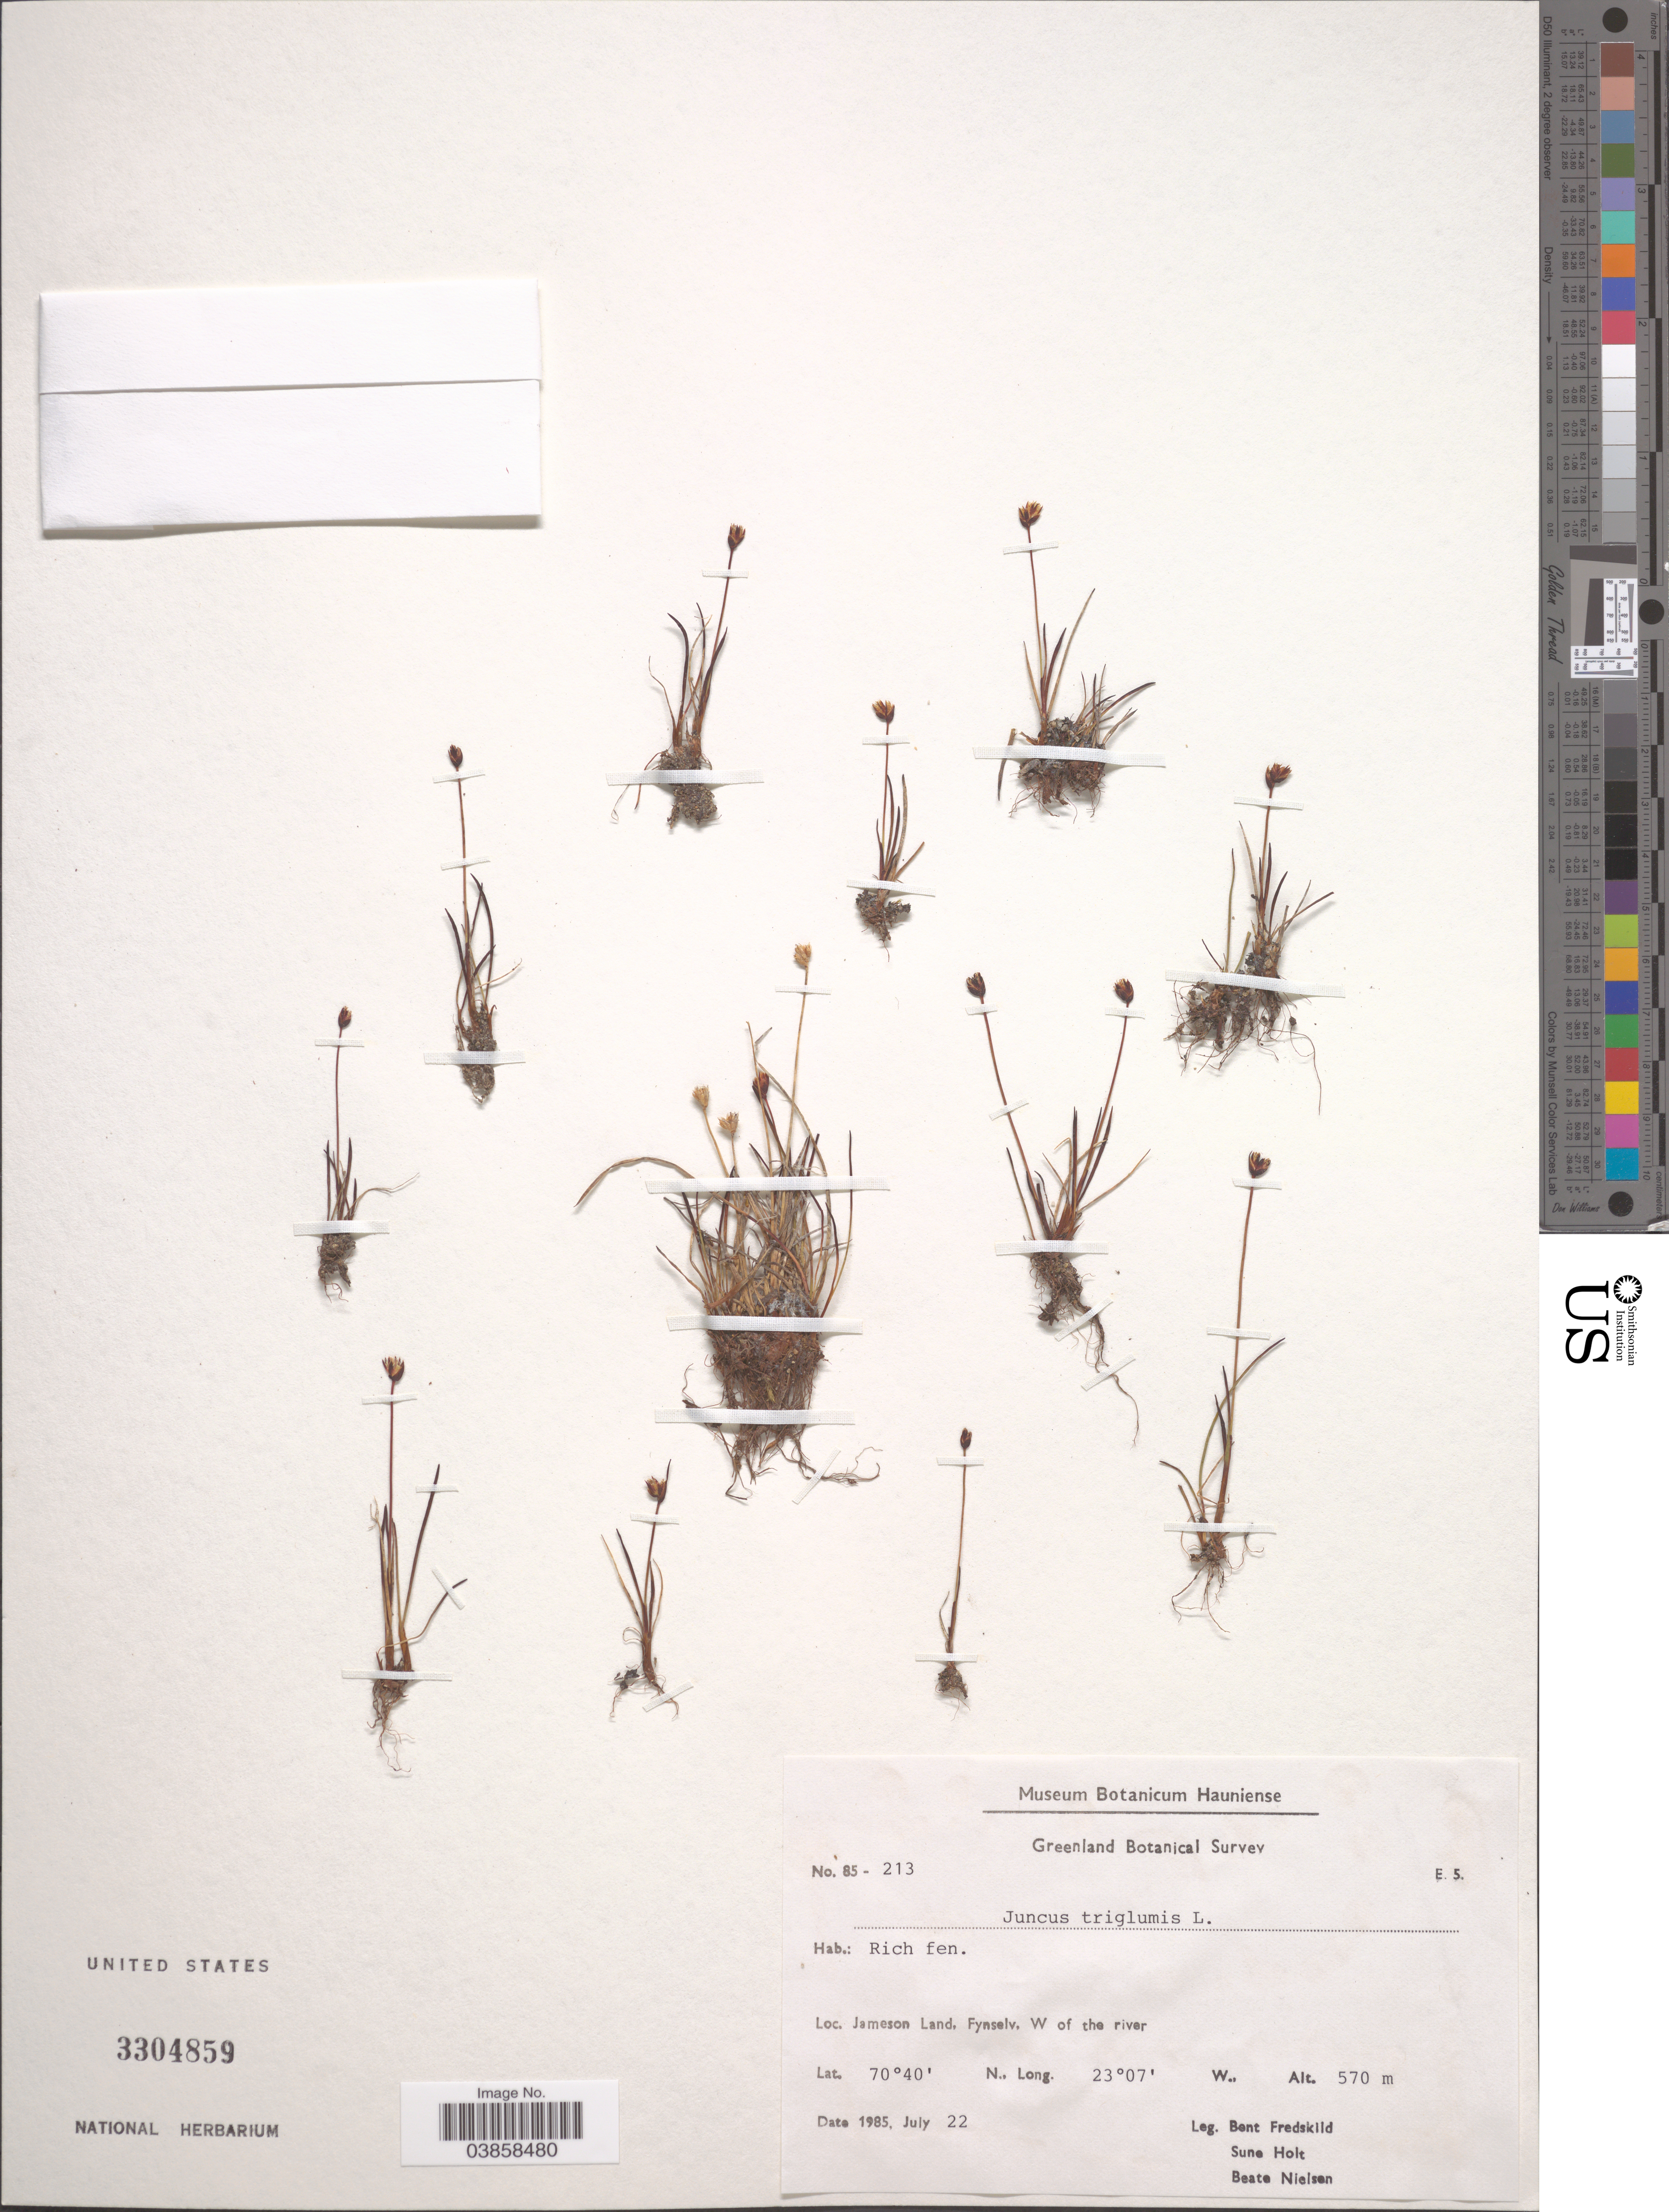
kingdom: Plantae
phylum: Tracheophyta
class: Liliopsida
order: Poales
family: Juncaceae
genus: Juncus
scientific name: Juncus triglumis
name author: L.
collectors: B. Fredskild, S. Holt & B. Nielsen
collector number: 85-213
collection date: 1985-07-22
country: Greenland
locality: Jameson Land, Fynselv. W of the river.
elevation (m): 570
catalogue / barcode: US 3304859